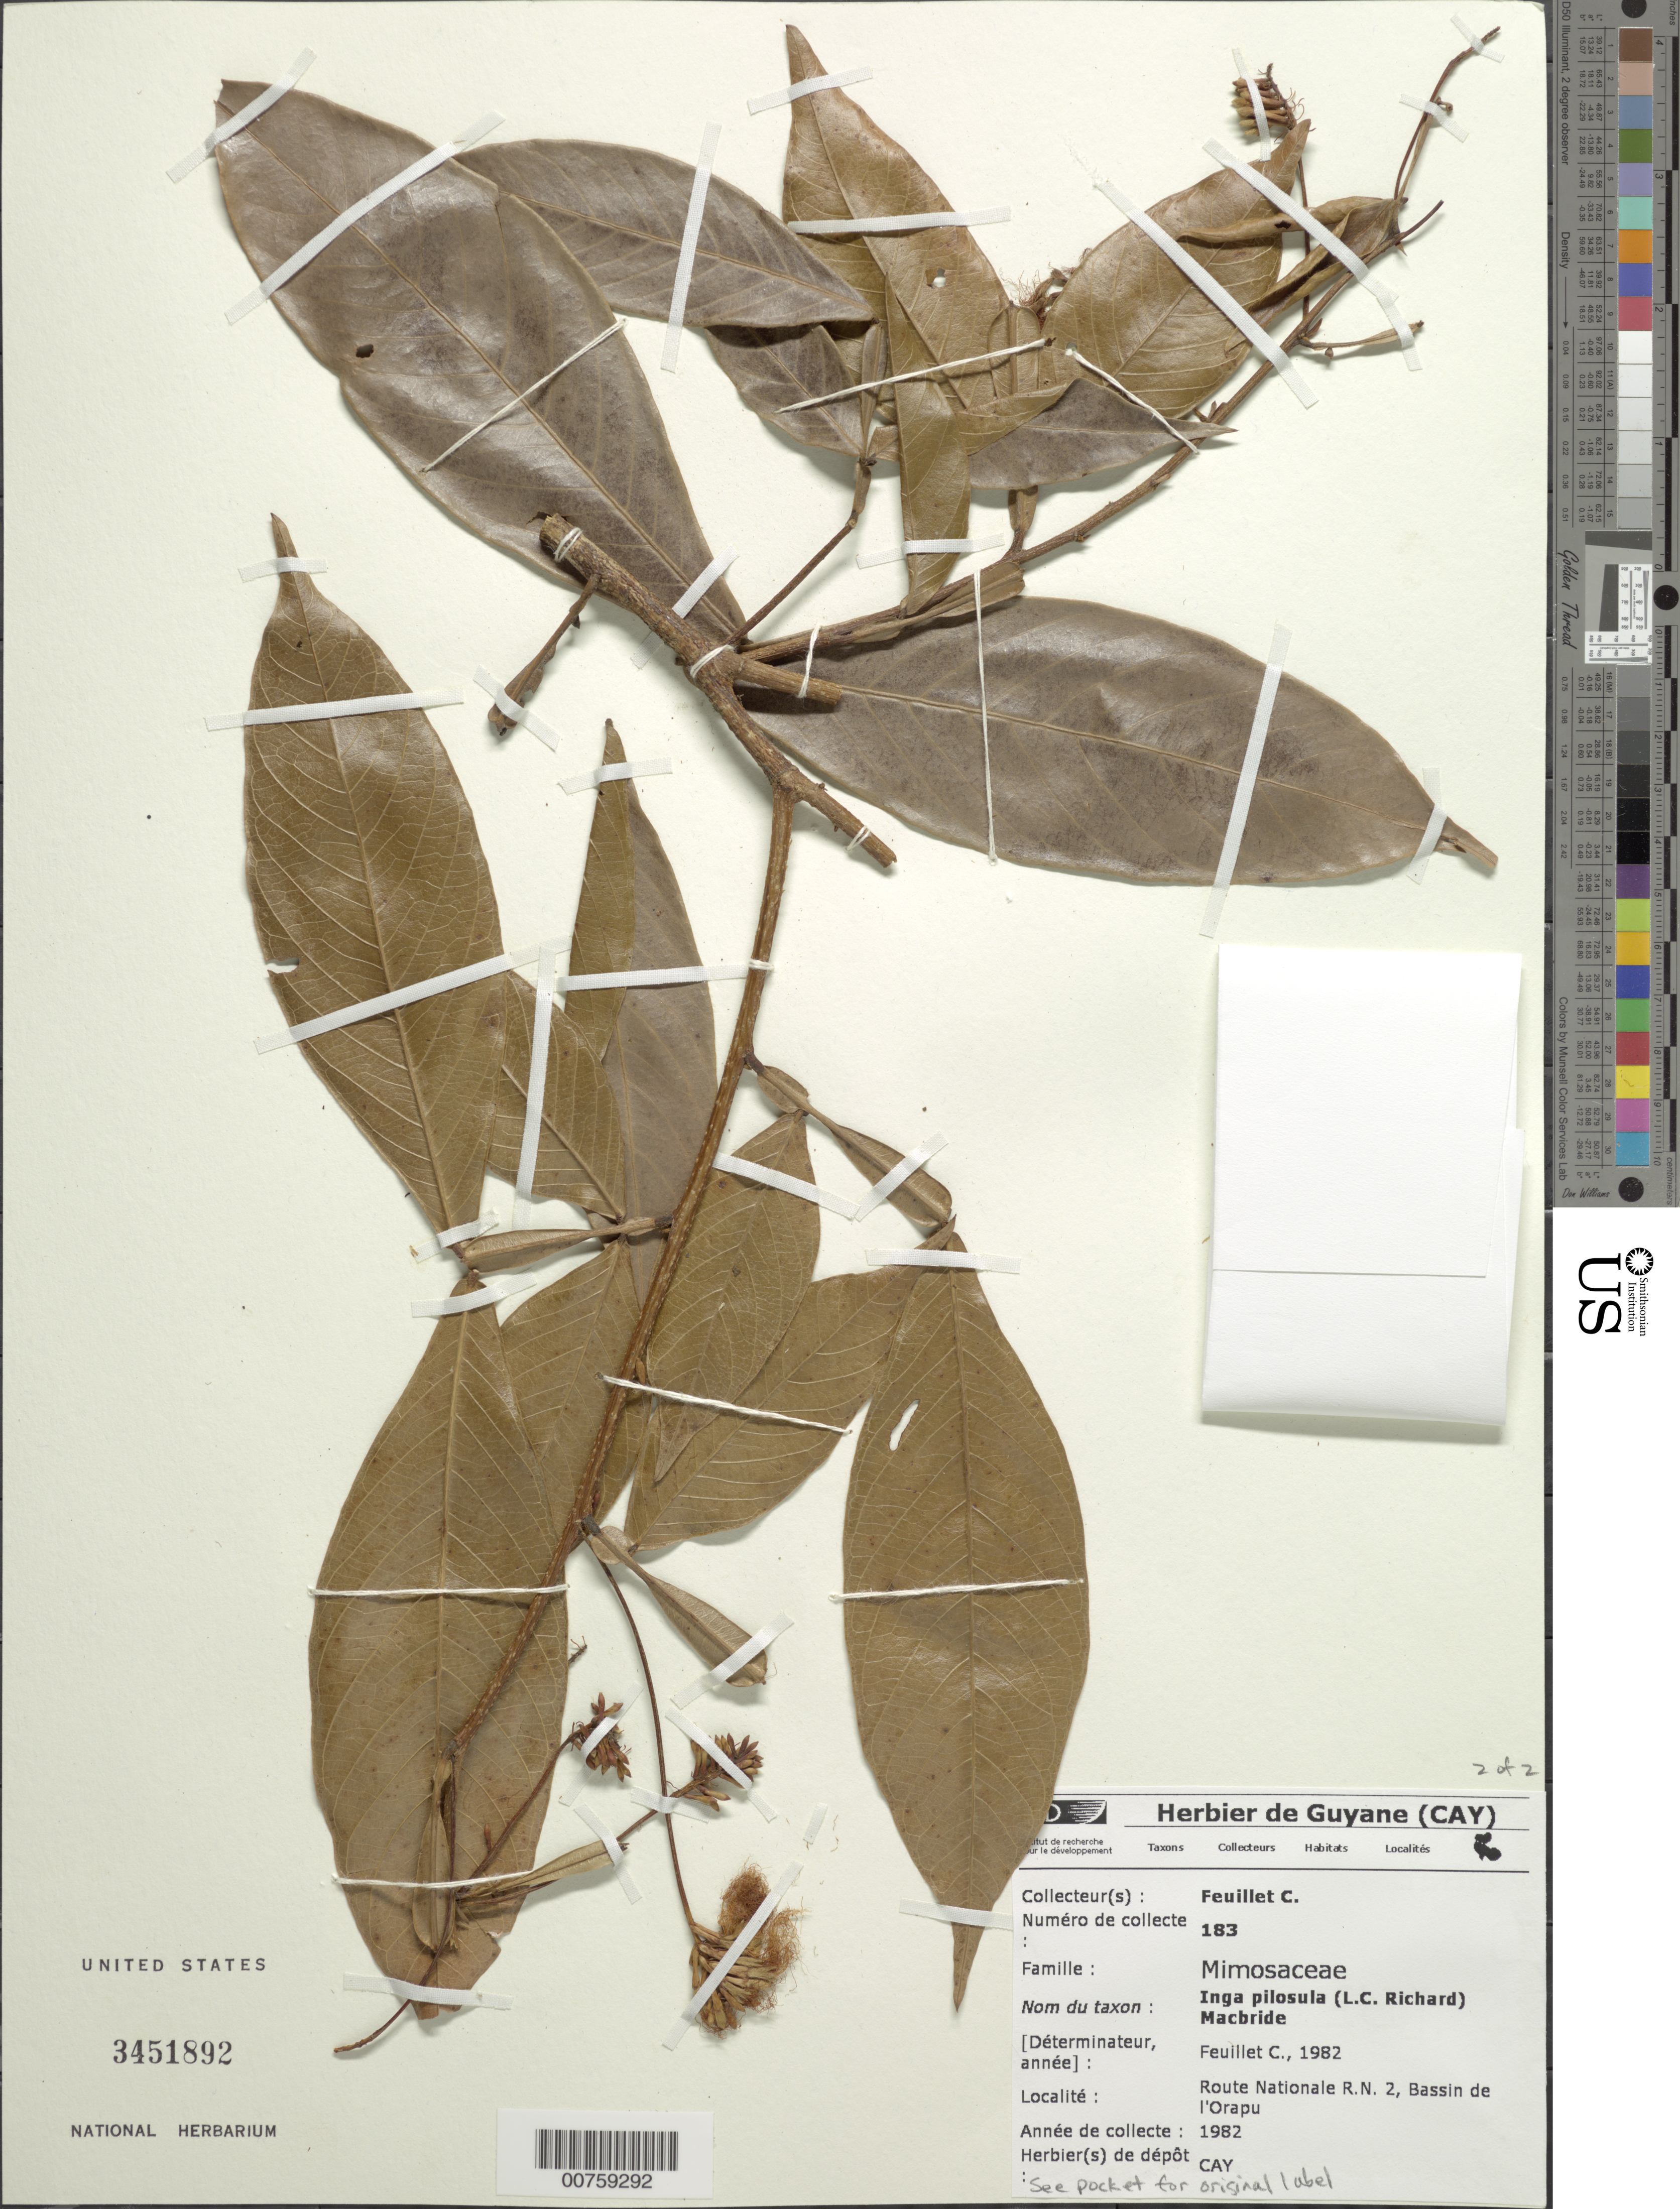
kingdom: Plantae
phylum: Tracheophyta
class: Magnoliopsida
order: Fabales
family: Fabaceae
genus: Inga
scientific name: Inga pilosula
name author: (Rich.) J.F. Macbr.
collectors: C. Feuillet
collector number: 183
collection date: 1982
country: French Guiana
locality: Route Nationale R.N. 2, Bassin de l'Orapu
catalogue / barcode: US 3451892